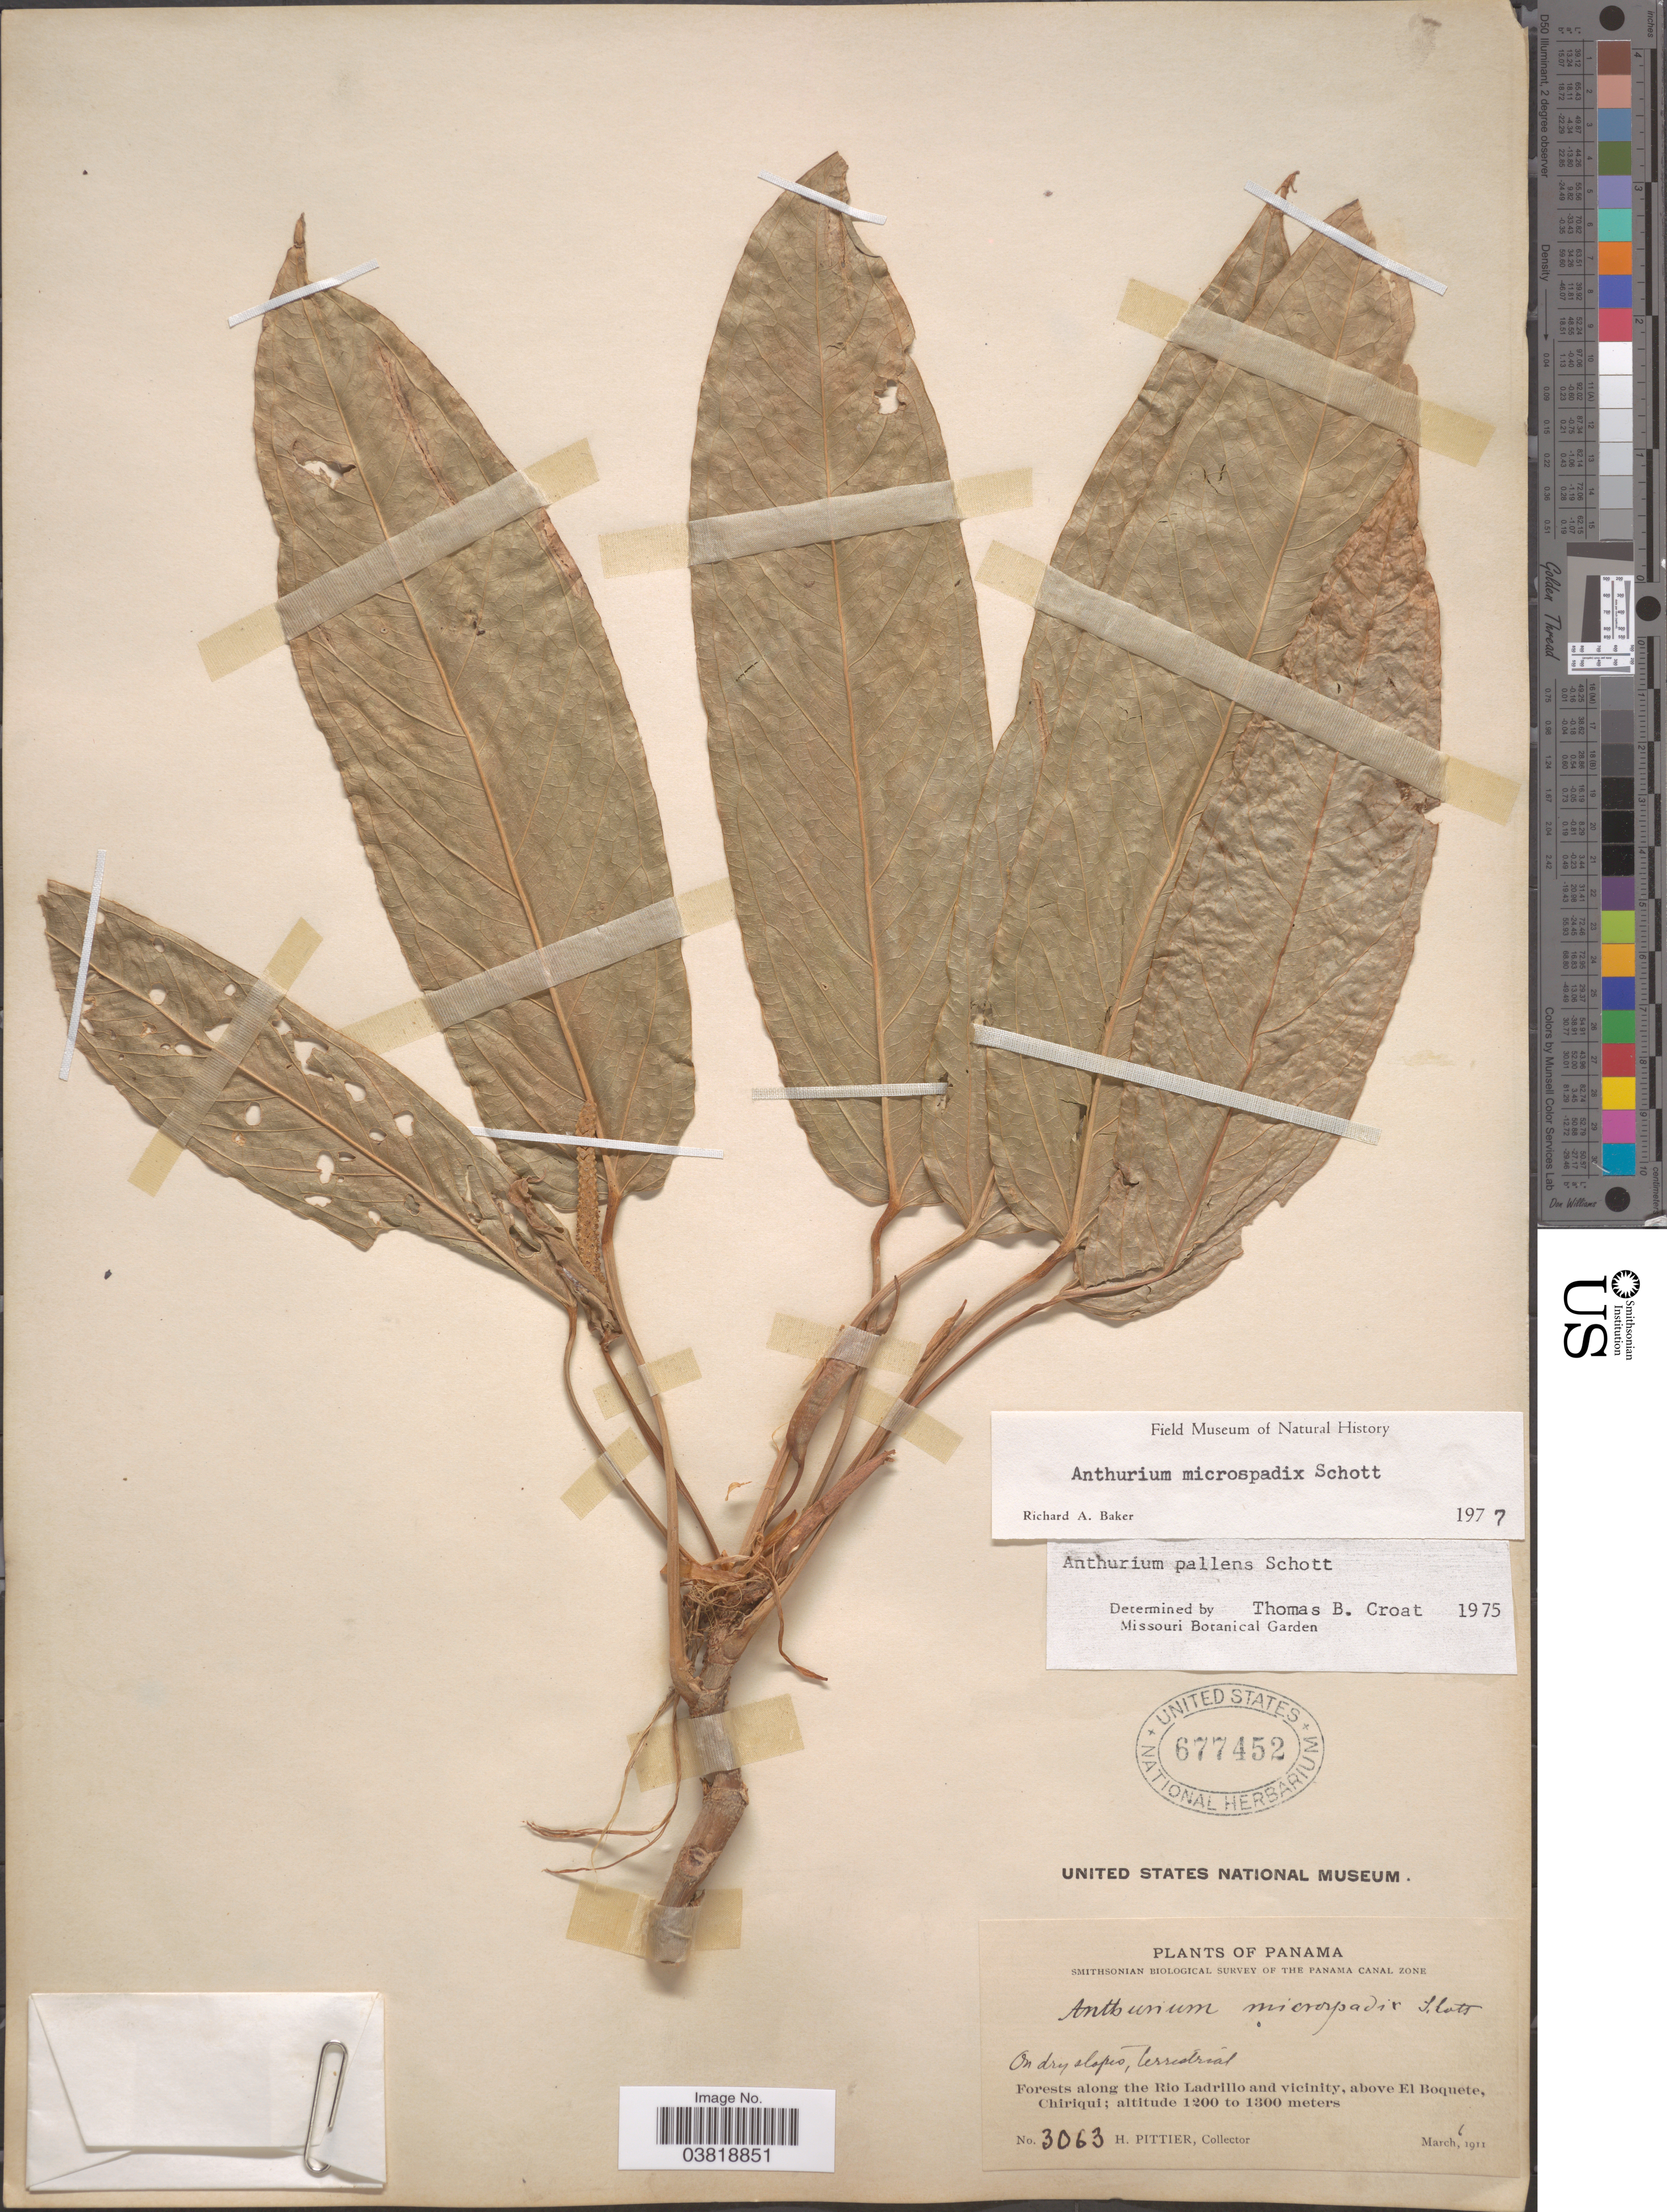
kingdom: Plantae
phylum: Tracheophyta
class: Liliopsida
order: Alismatales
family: Araceae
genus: Anthurium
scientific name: Anthurium microspadix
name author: Schott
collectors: H. F. Pittier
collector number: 3063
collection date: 1911-03-06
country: Panama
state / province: Chiriqui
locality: The Panama Canal Zone. Along the Rio Ladrillo and vicinity, above El Boquete.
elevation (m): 1200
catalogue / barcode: US 677452